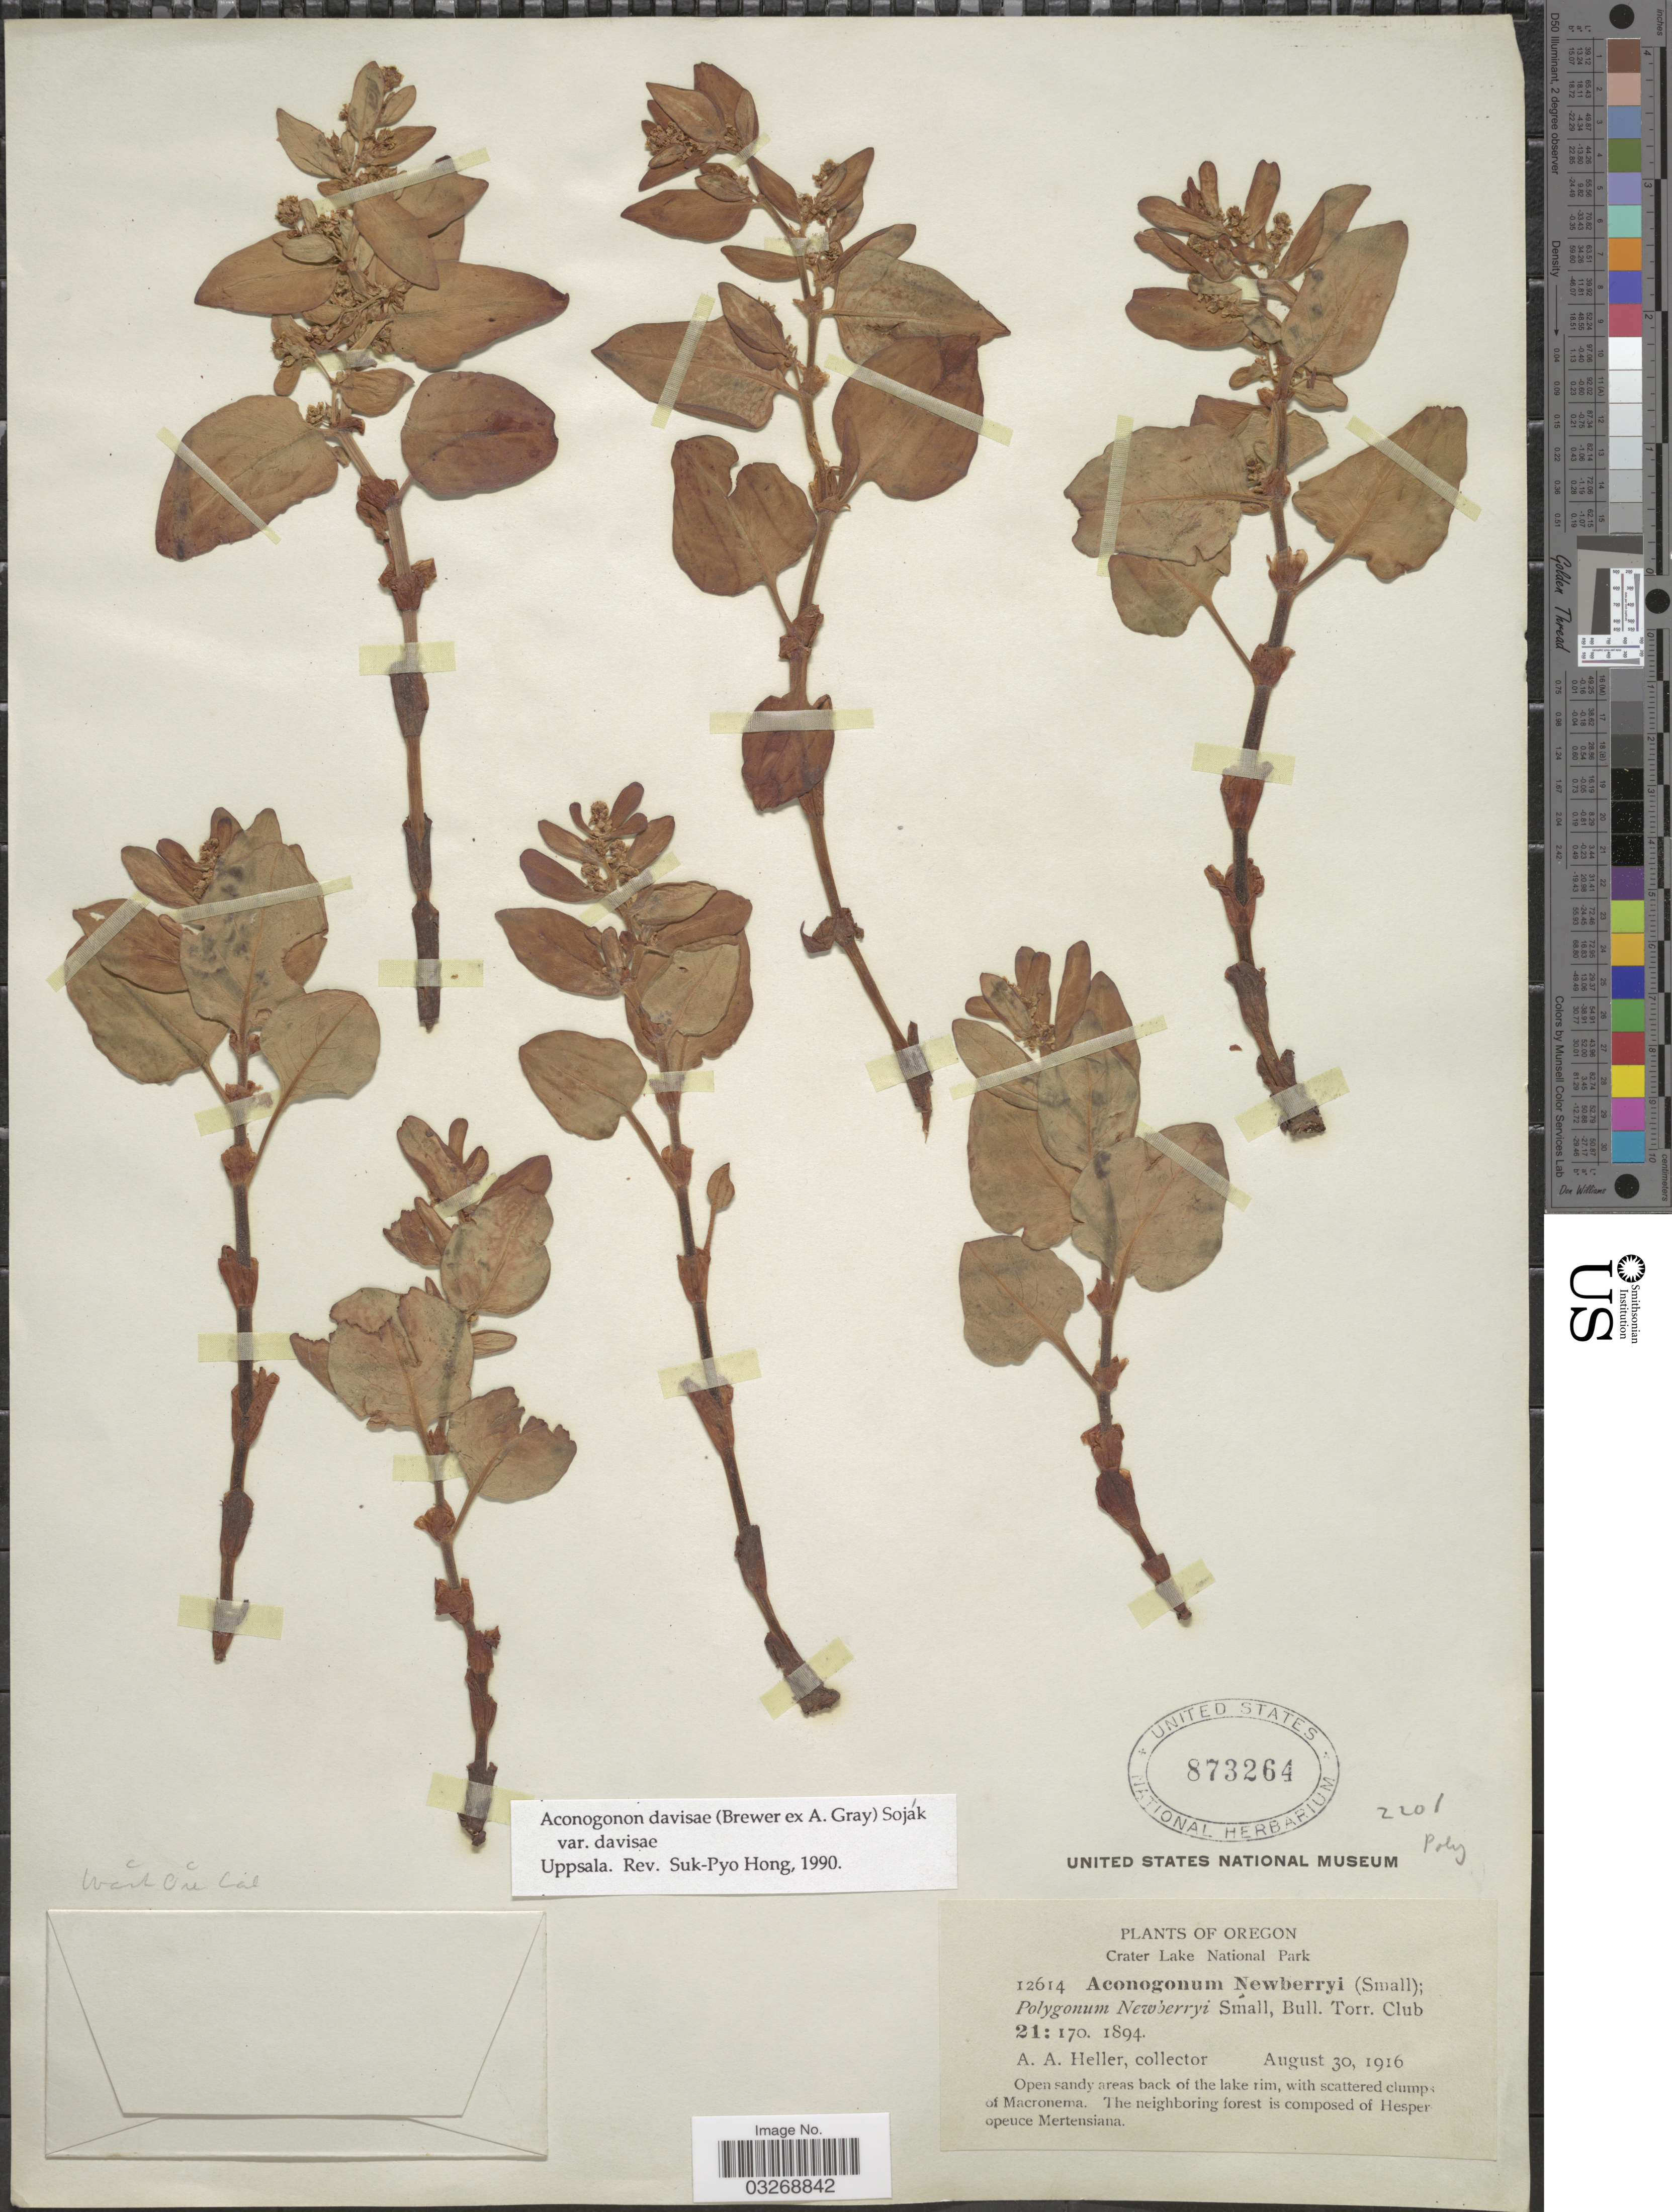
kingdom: Plantae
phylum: Tracheophyta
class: Magnoliopsida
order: Caryophyllales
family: Polygonaceae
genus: Koenigia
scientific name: Koenigia davisiae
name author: (W.H. Brewer ex A. Gray) T.M. Schust. & Reveal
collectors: A. A. Heller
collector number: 12614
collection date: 1916-08-30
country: United States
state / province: Oregon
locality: Crater Lake National Park.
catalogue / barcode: US 873264